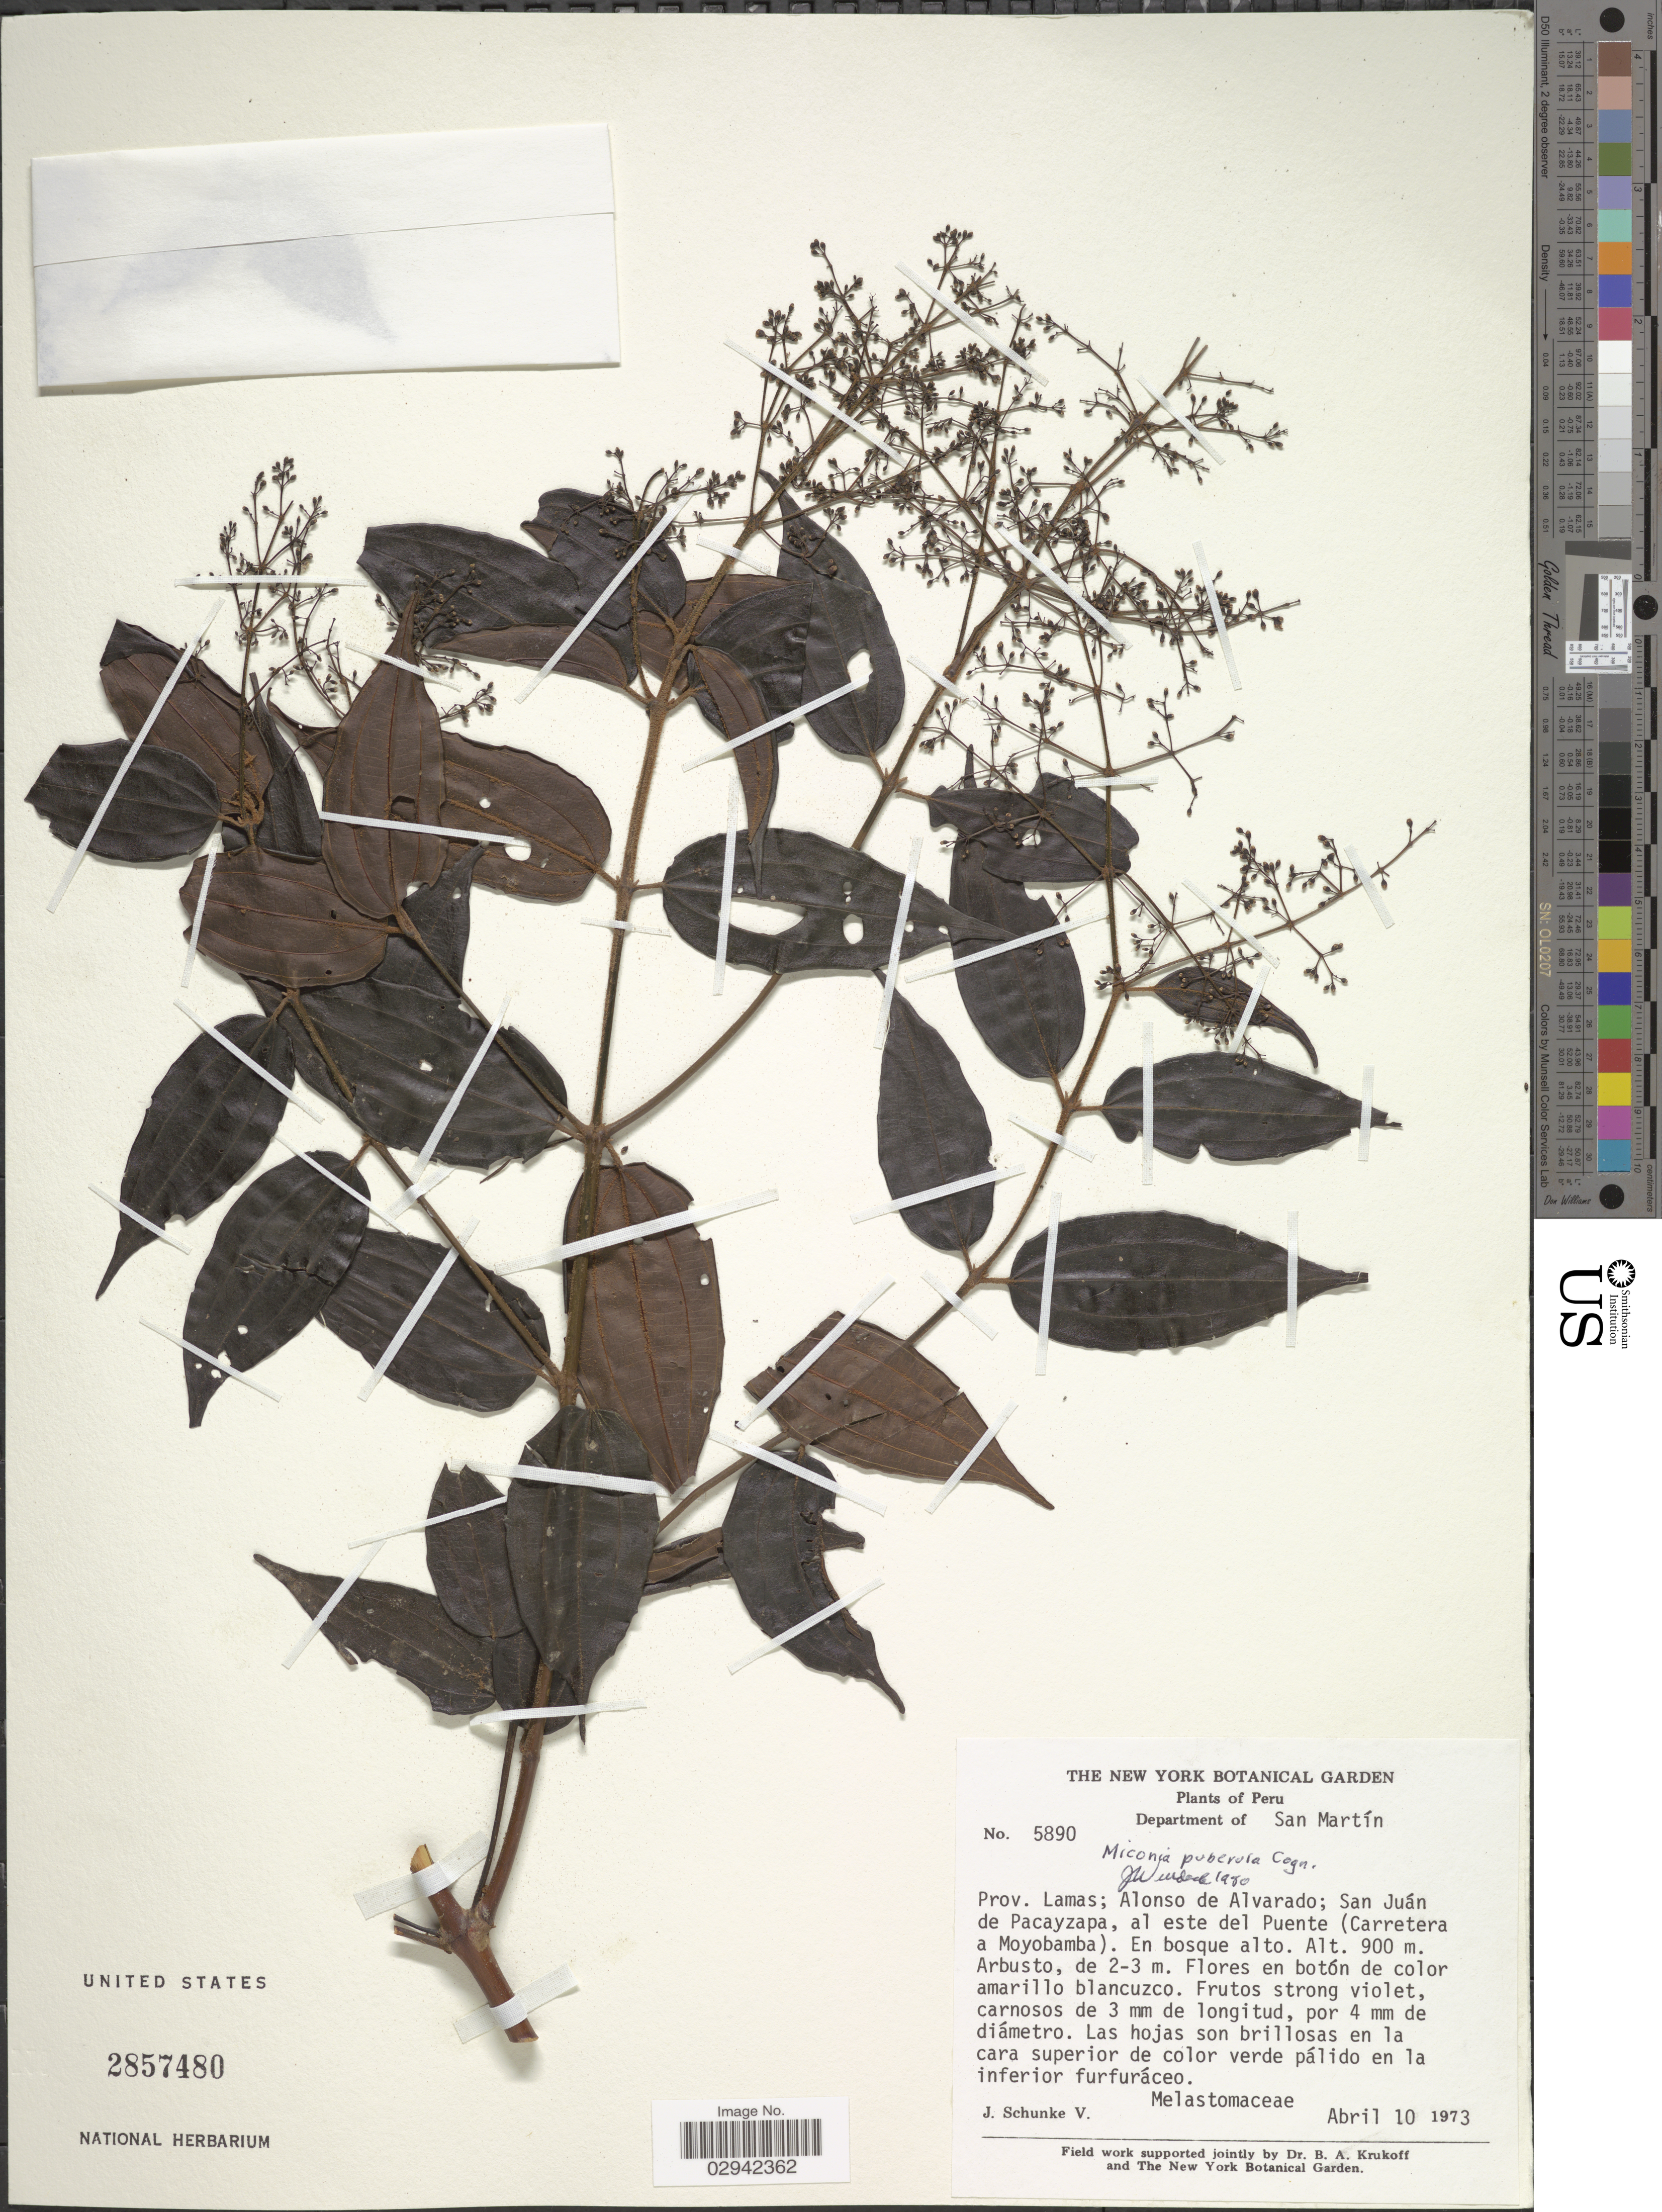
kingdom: Plantae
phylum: Tracheophyta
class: Magnoliopsida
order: Myrtales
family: Melastomataceae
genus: Miconia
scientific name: Miconia puberula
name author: Cogn.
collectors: J. Schunke Vigo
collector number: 5890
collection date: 1973-04-10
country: Peru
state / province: San Martín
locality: Department of San Martín, Prov. Lamas; Alonso de Alvarado; San Juán de Pacayzapa, al este del Puente (Carretera a Moyobamba).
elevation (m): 900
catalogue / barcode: US 2857480